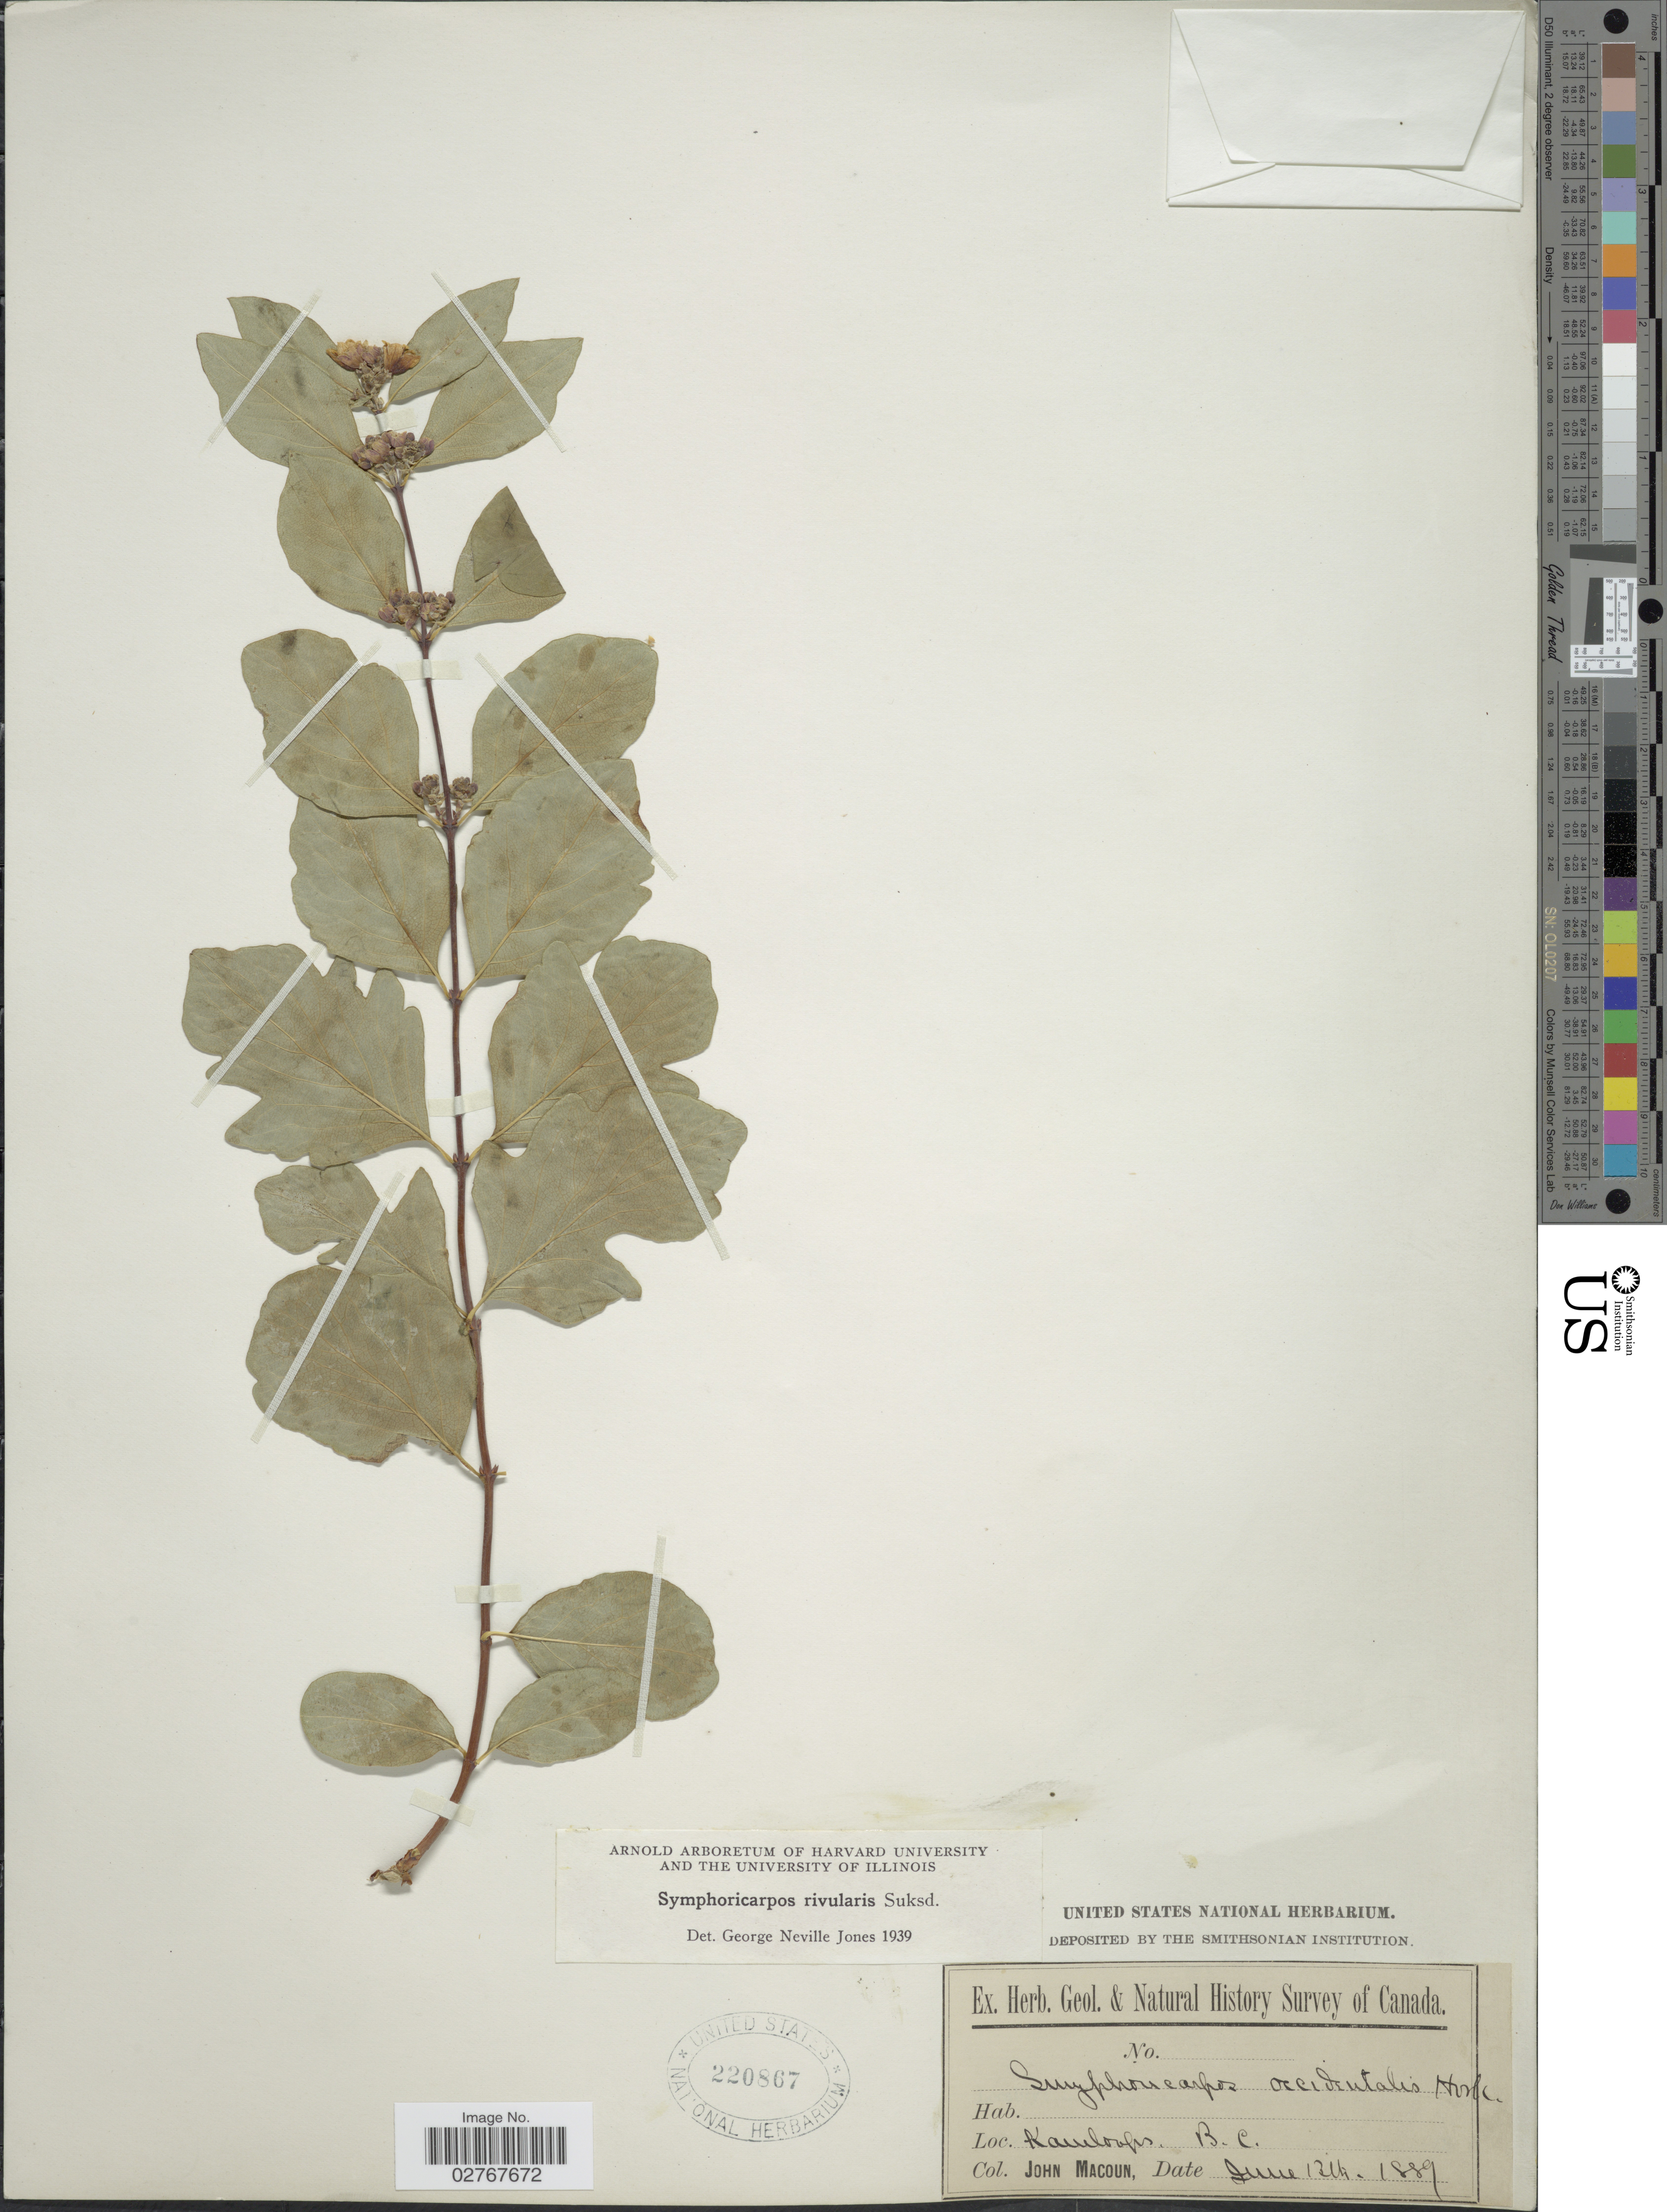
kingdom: Plantae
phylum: Tracheophyta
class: Magnoliopsida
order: Dipsacales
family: Caprifoliaceae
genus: Symphoricarpos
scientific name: Symphoricarpos rivularis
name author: Suksd.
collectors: J. Macoun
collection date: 1889-06-12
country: Canada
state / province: British Columbia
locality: Kamloops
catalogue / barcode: US 220867